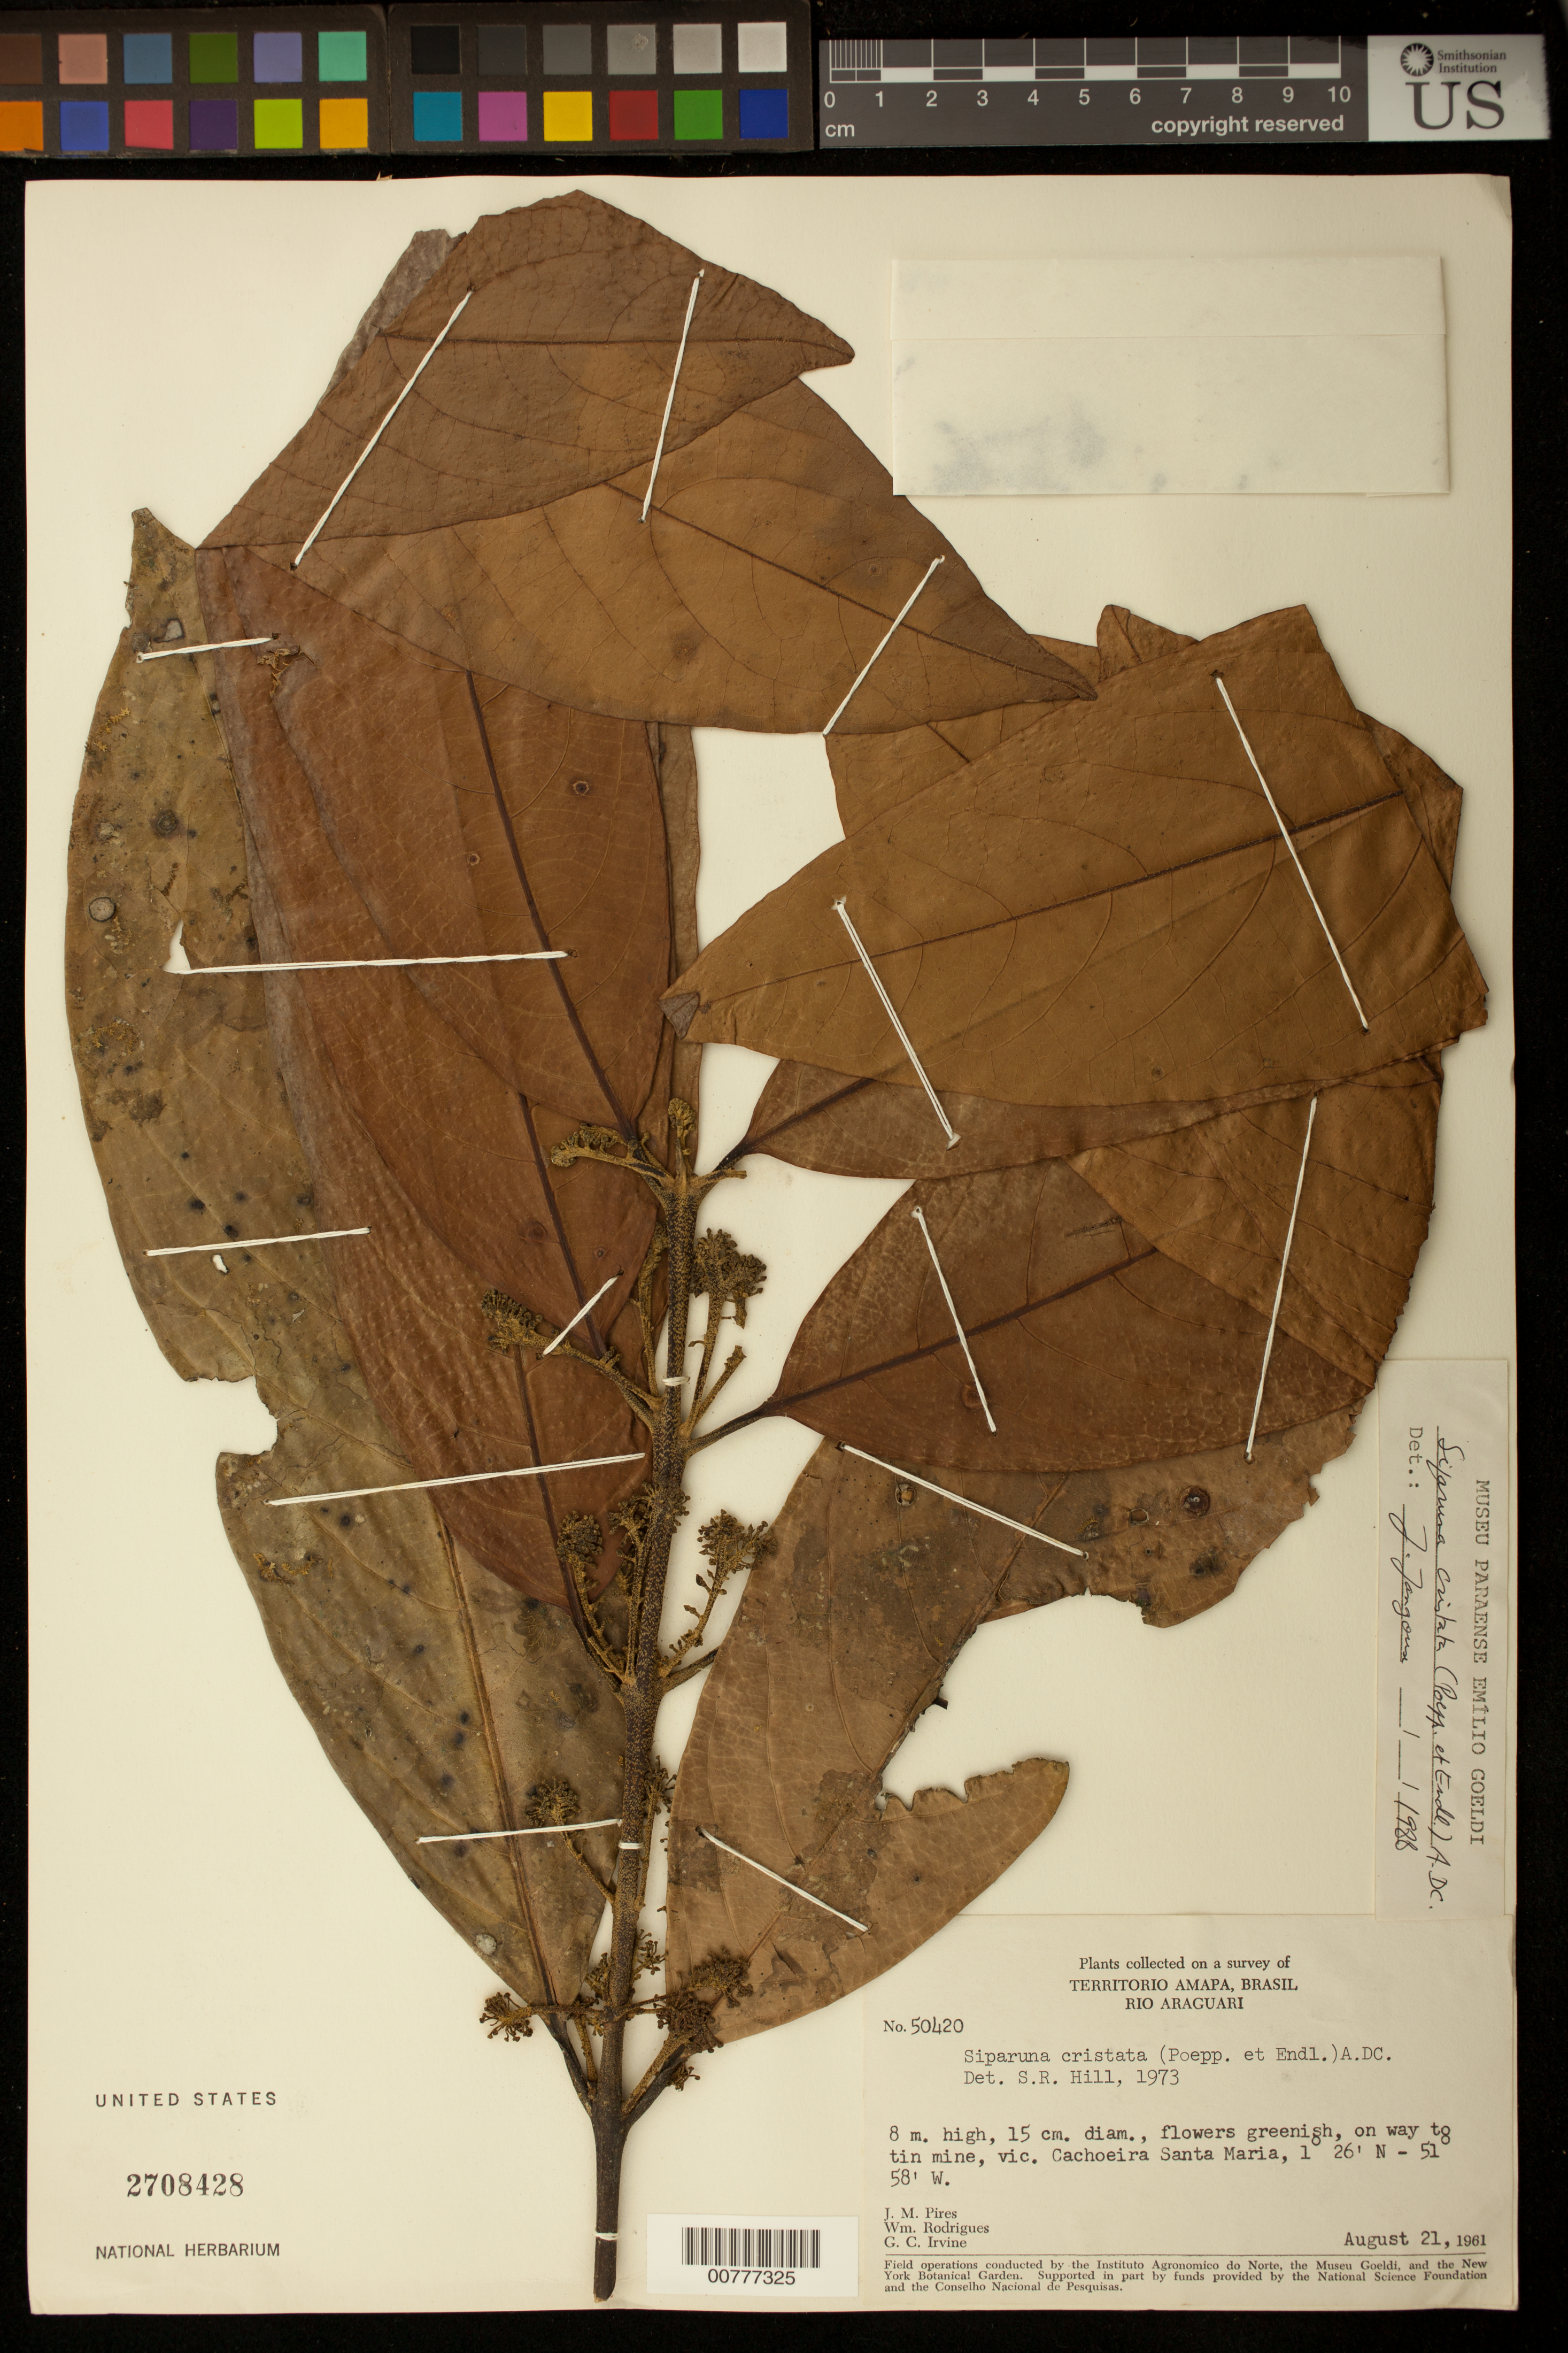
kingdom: Plantae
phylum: Tracheophyta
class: Magnoliopsida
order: Laurales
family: Siparunaceae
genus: Siparuna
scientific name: Siparuna cristata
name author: (Poepp. & Endl.) A. DC.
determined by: Jangoux, J. I. G.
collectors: J. M. Pires, W. A. Rodrigues & G. Irvine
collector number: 50420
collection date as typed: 21-Aug-61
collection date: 1961-08-21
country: Brazil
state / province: Amapá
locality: Río Araguari, on way to tin mine, vic. Cachoeira Santa Maria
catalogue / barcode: US 2708428